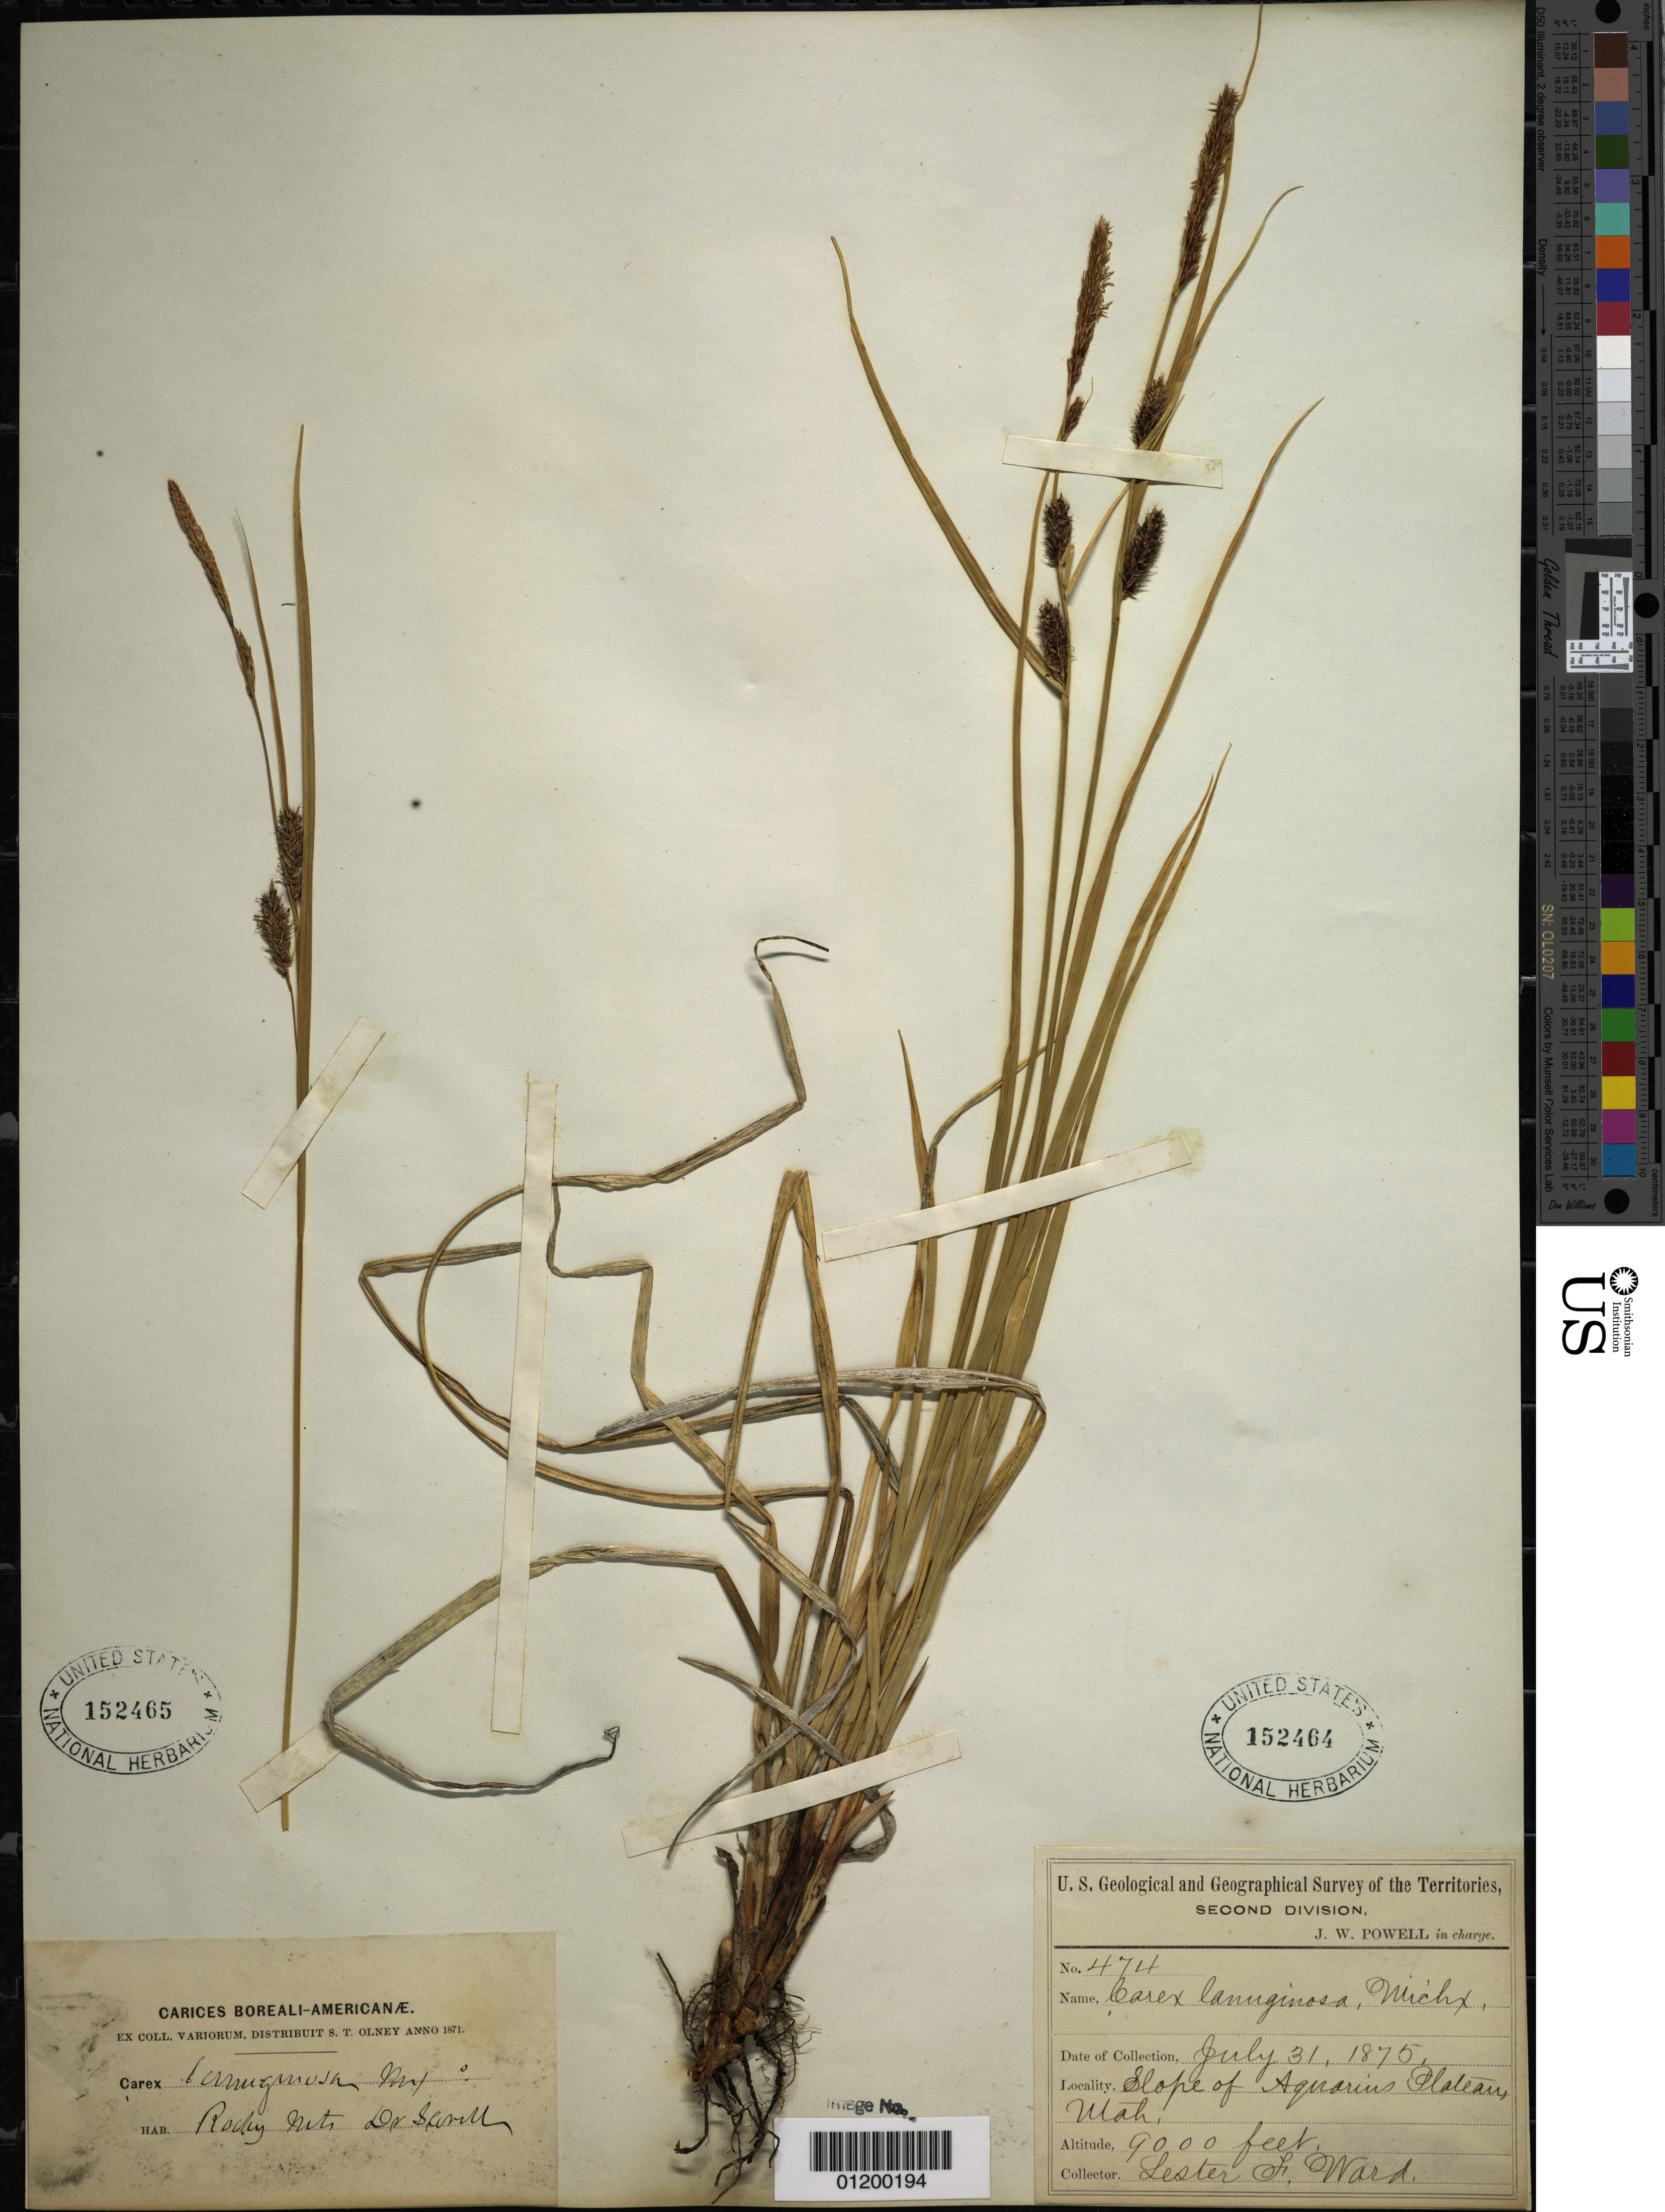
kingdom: Plantae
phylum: Tracheophyta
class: Liliopsida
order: Poales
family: Cyperaceae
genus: Carex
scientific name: Carex pellita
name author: Muhl. ex Willd.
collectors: L. F. Ward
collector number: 474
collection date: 1875-07-31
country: United States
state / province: Utah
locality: Slope of Aquarius Plateau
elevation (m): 2743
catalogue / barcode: US 152464